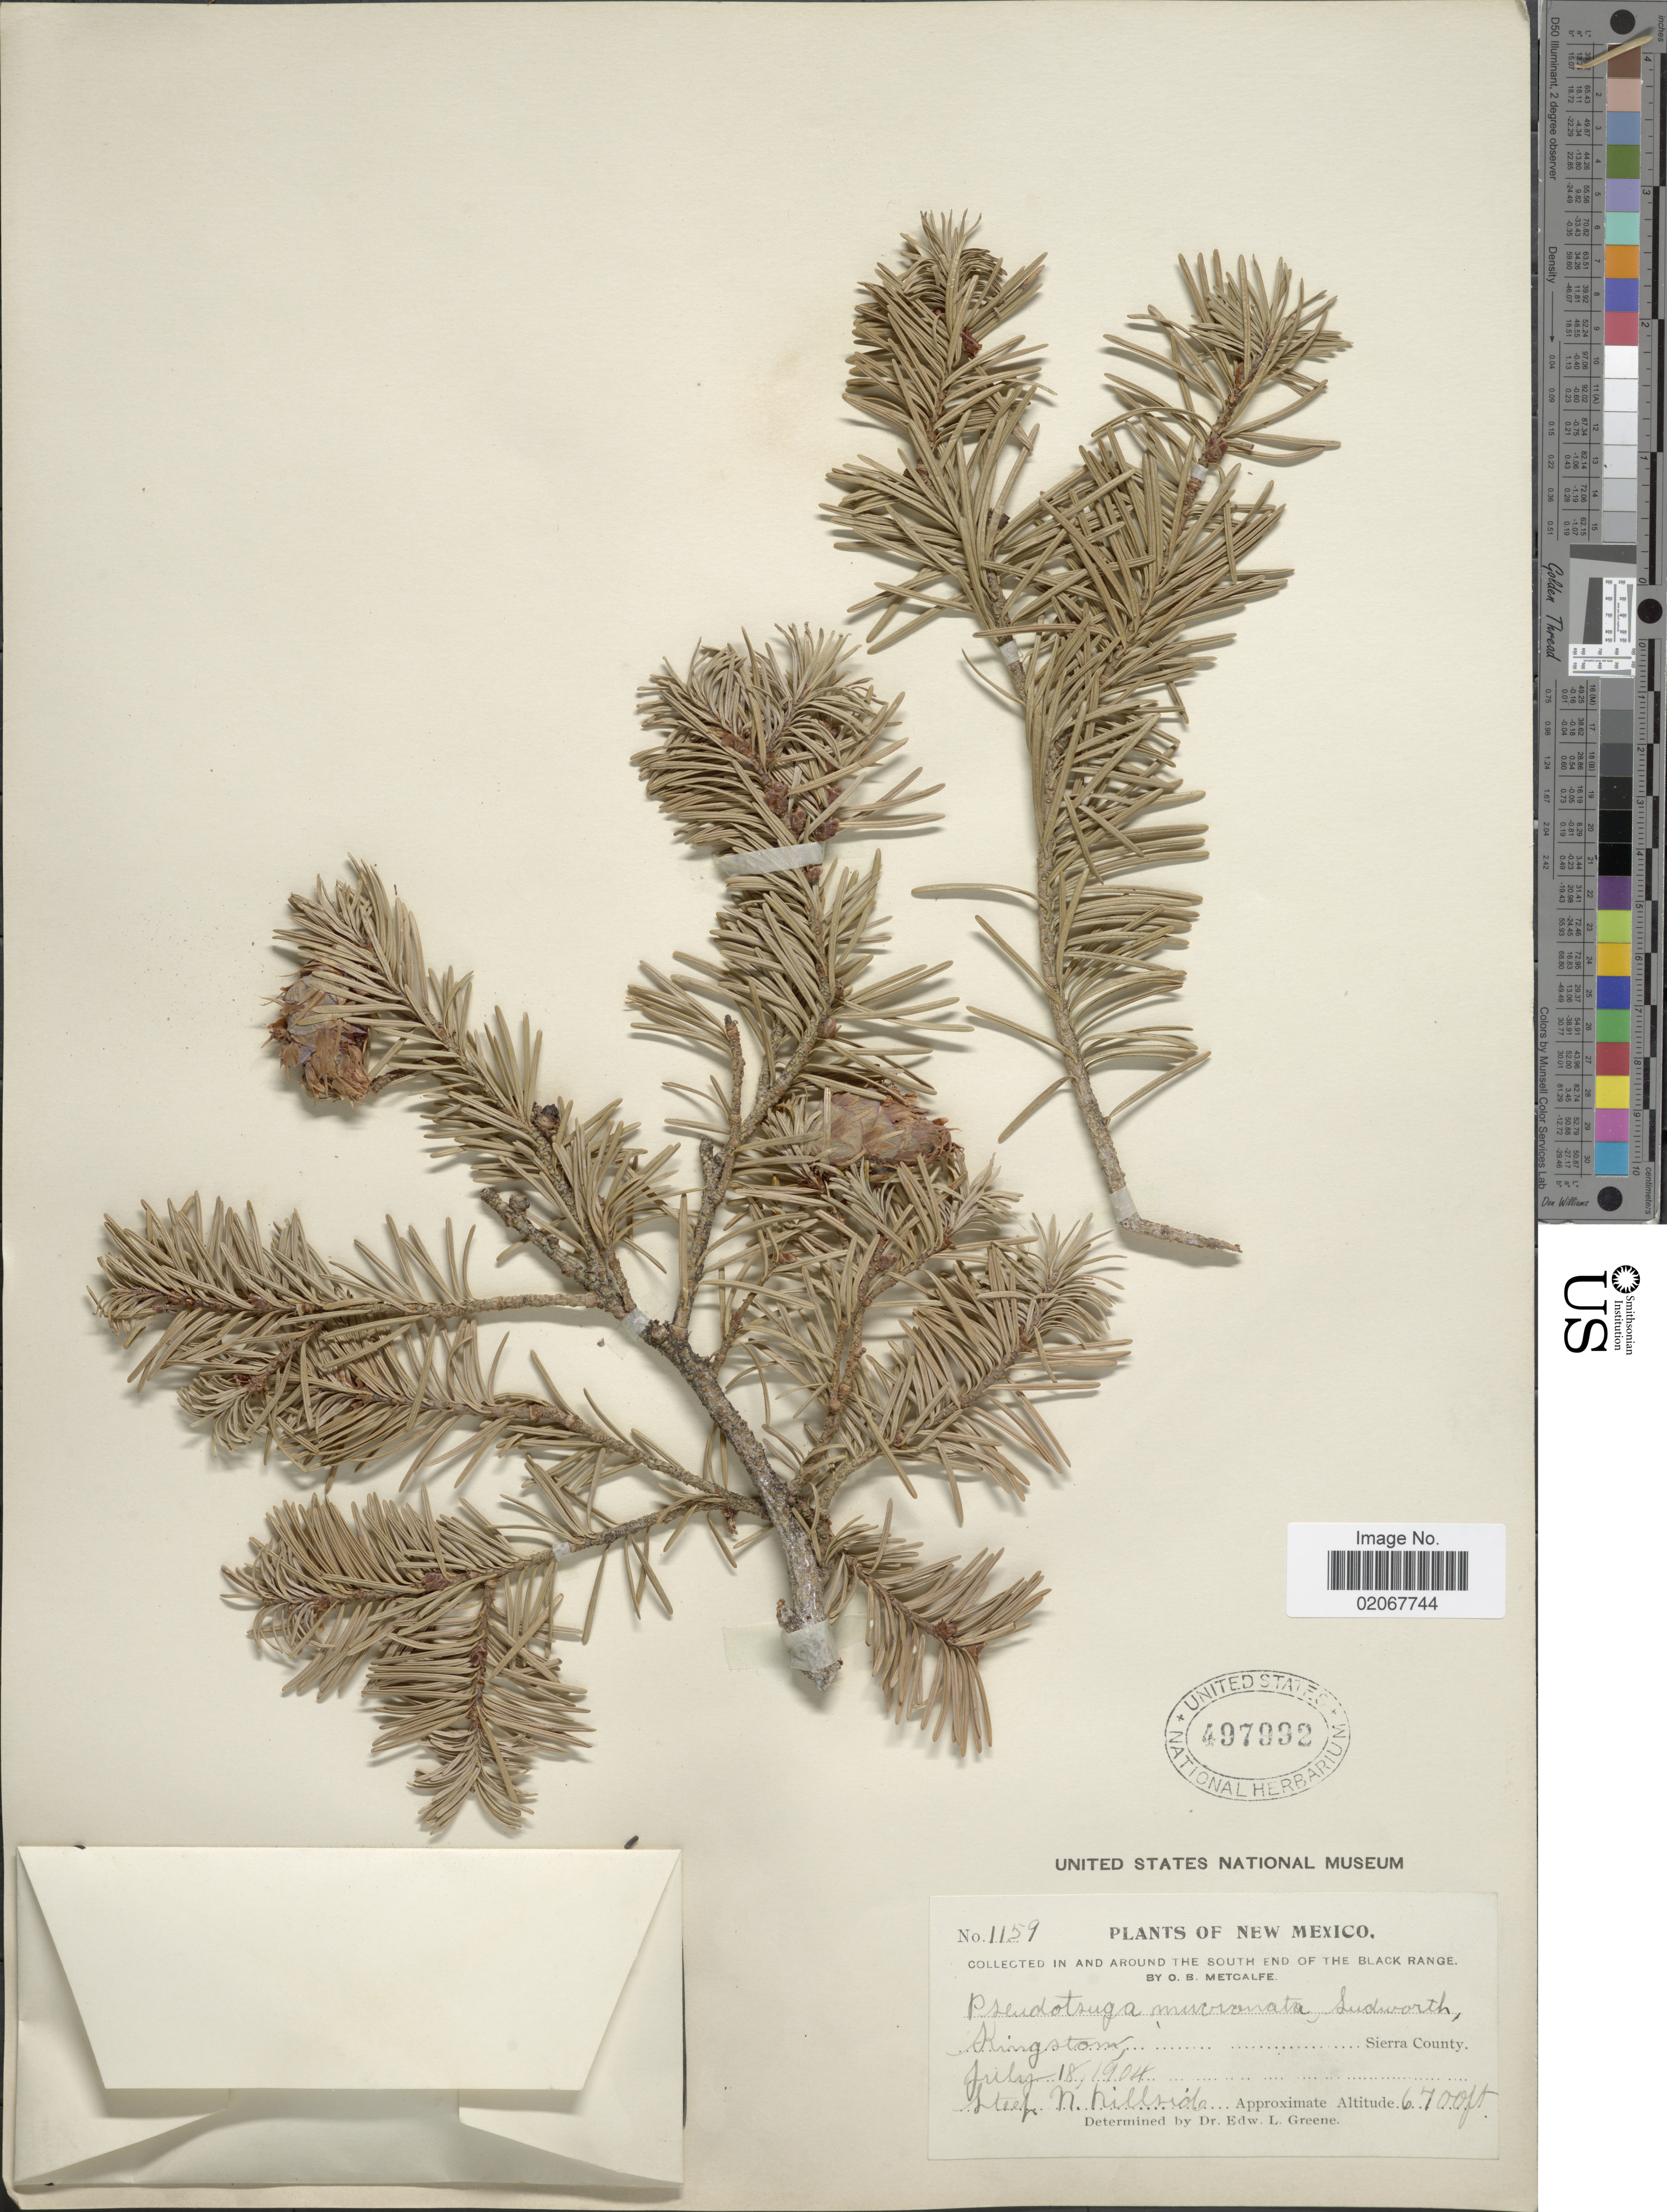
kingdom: Plantae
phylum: Tracheophyta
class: Pinopsida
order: Pinales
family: Pinaceae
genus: Pseudotsuga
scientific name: Pseudotsuga menziesii var. glauca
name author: (Beissn.) Franco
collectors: O. B. Metcalfe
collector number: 1159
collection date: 1904-07-18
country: United States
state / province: New Mexico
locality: In and around the south end of the Black Range. Kingston, Sierra County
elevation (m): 2042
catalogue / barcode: US 497992